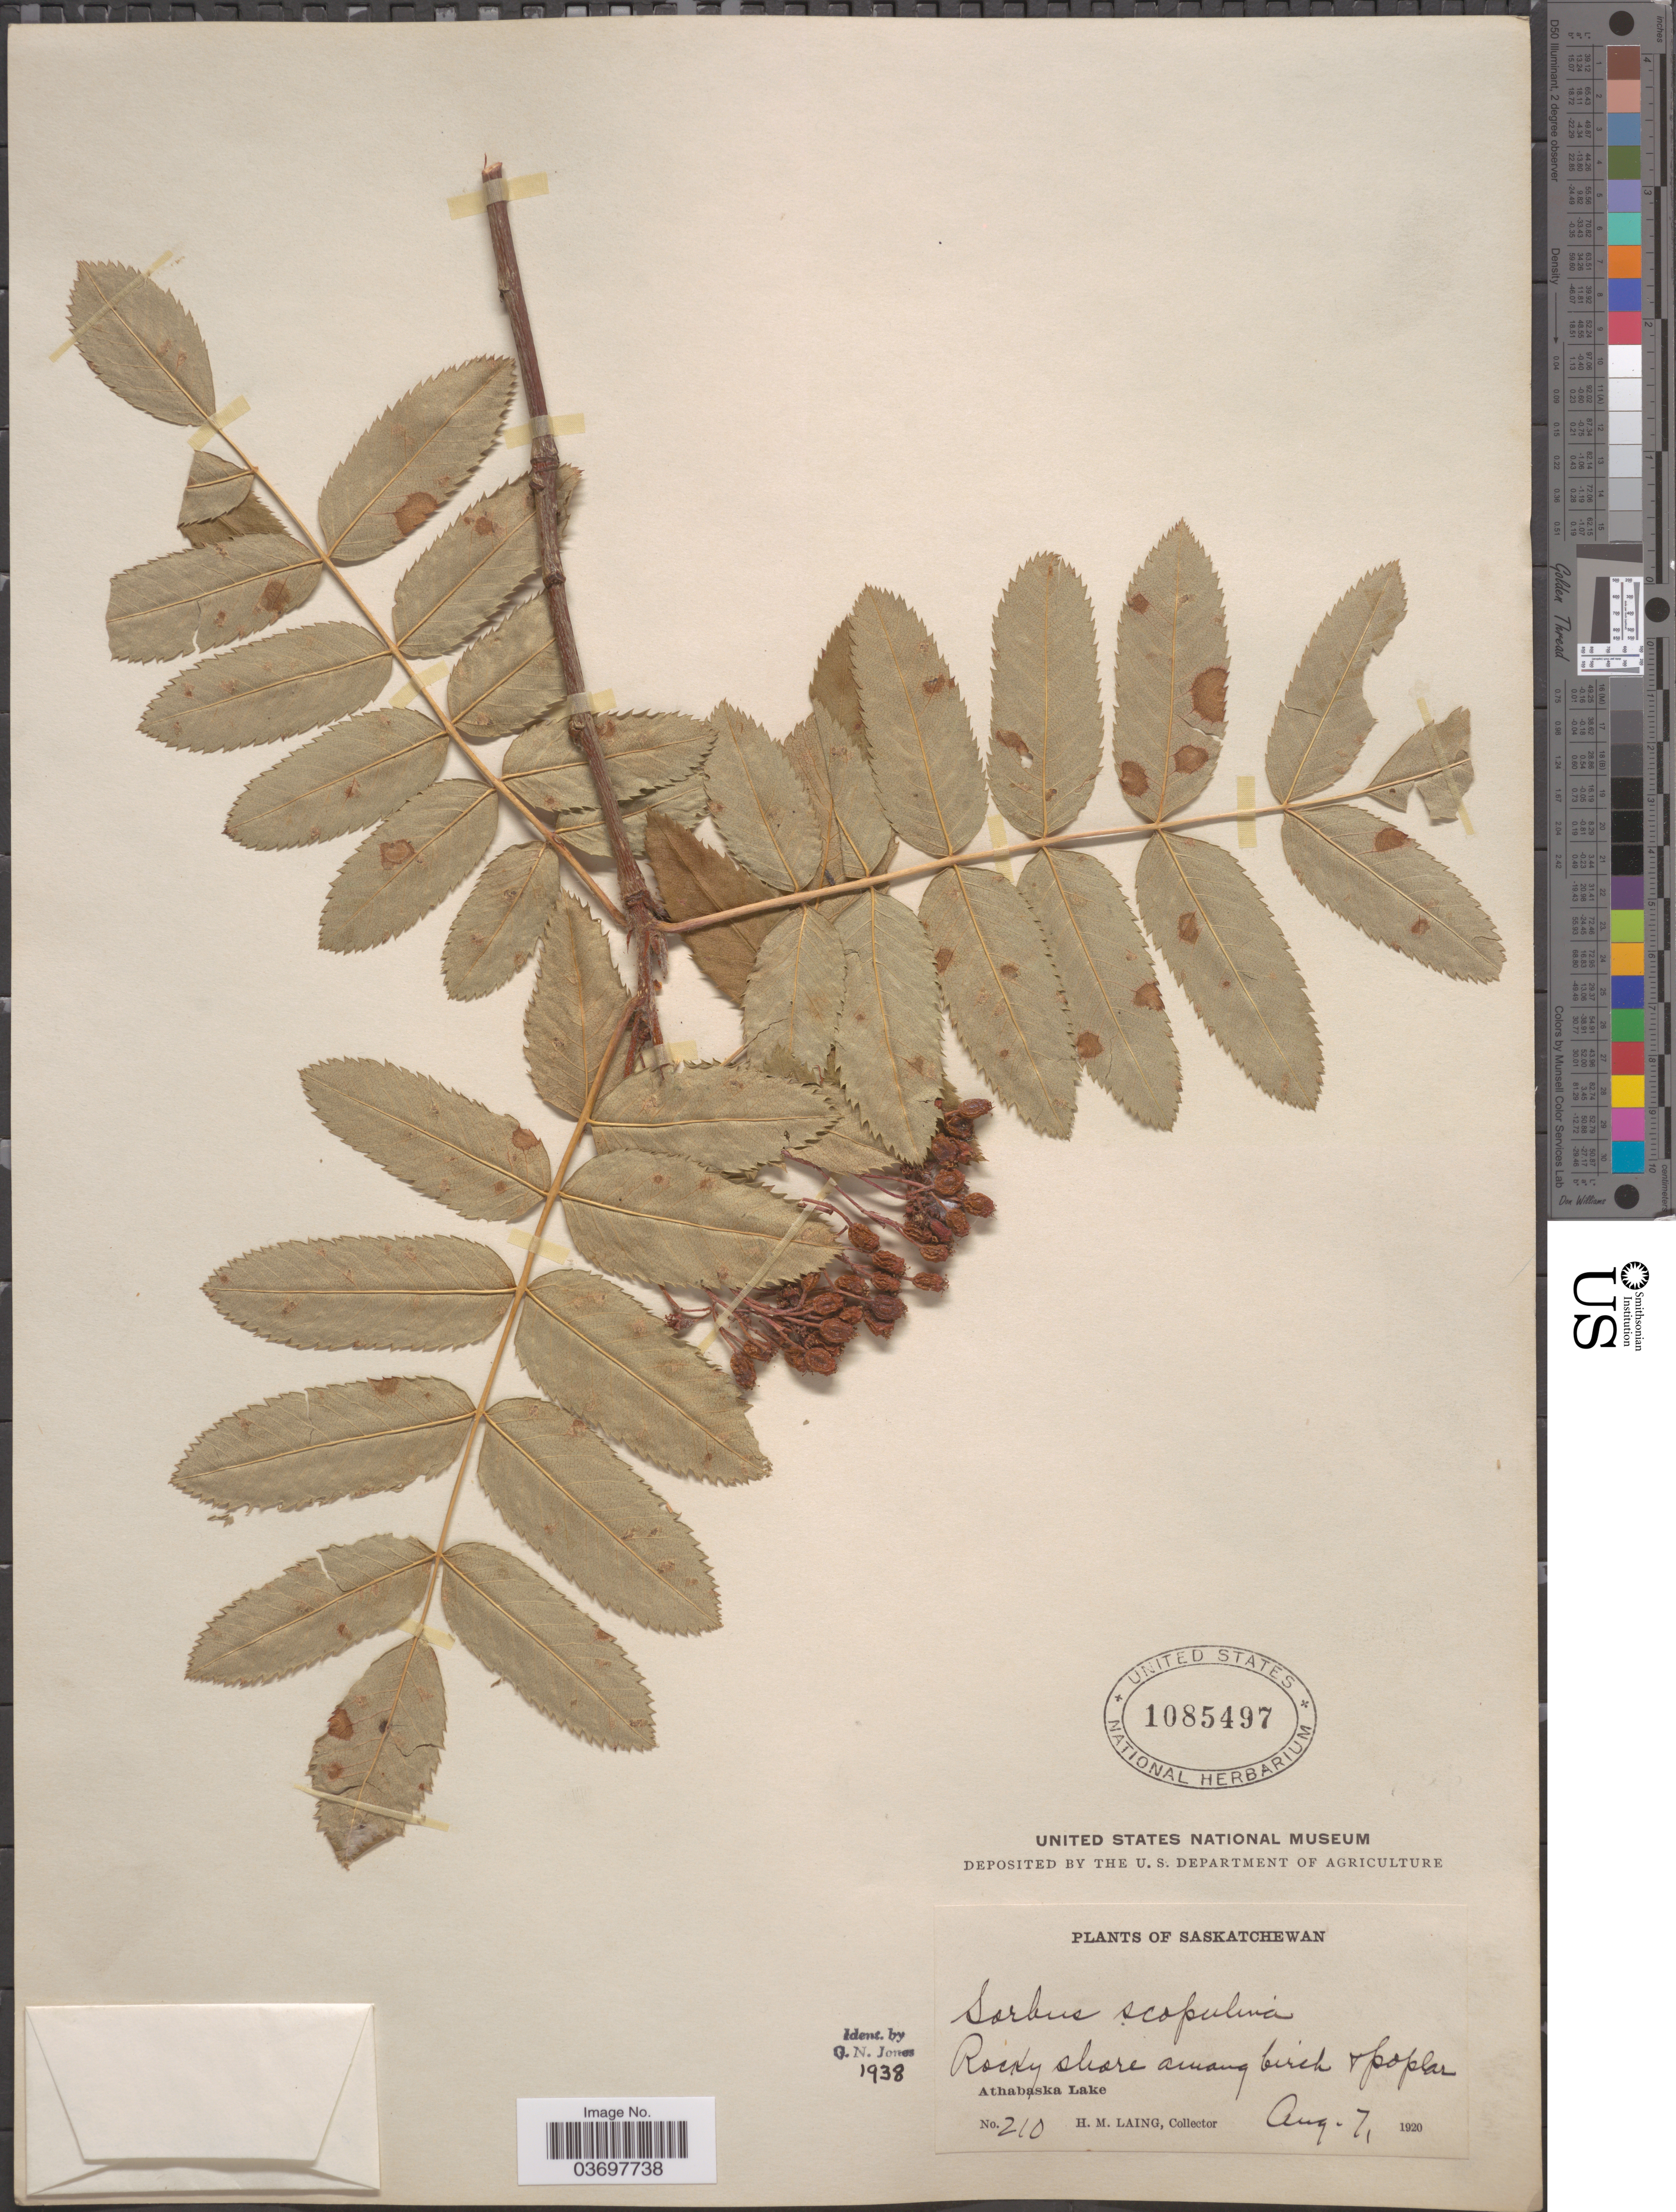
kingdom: Plantae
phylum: Tracheophyta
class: Magnoliopsida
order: Rosales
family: Rosaceae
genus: Sorbus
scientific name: Sorbus scopulina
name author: Greene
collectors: H. Laing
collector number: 210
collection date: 1920-08-07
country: Canada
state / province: Saskatchewan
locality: Athabaska Lake.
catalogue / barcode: US 1085497